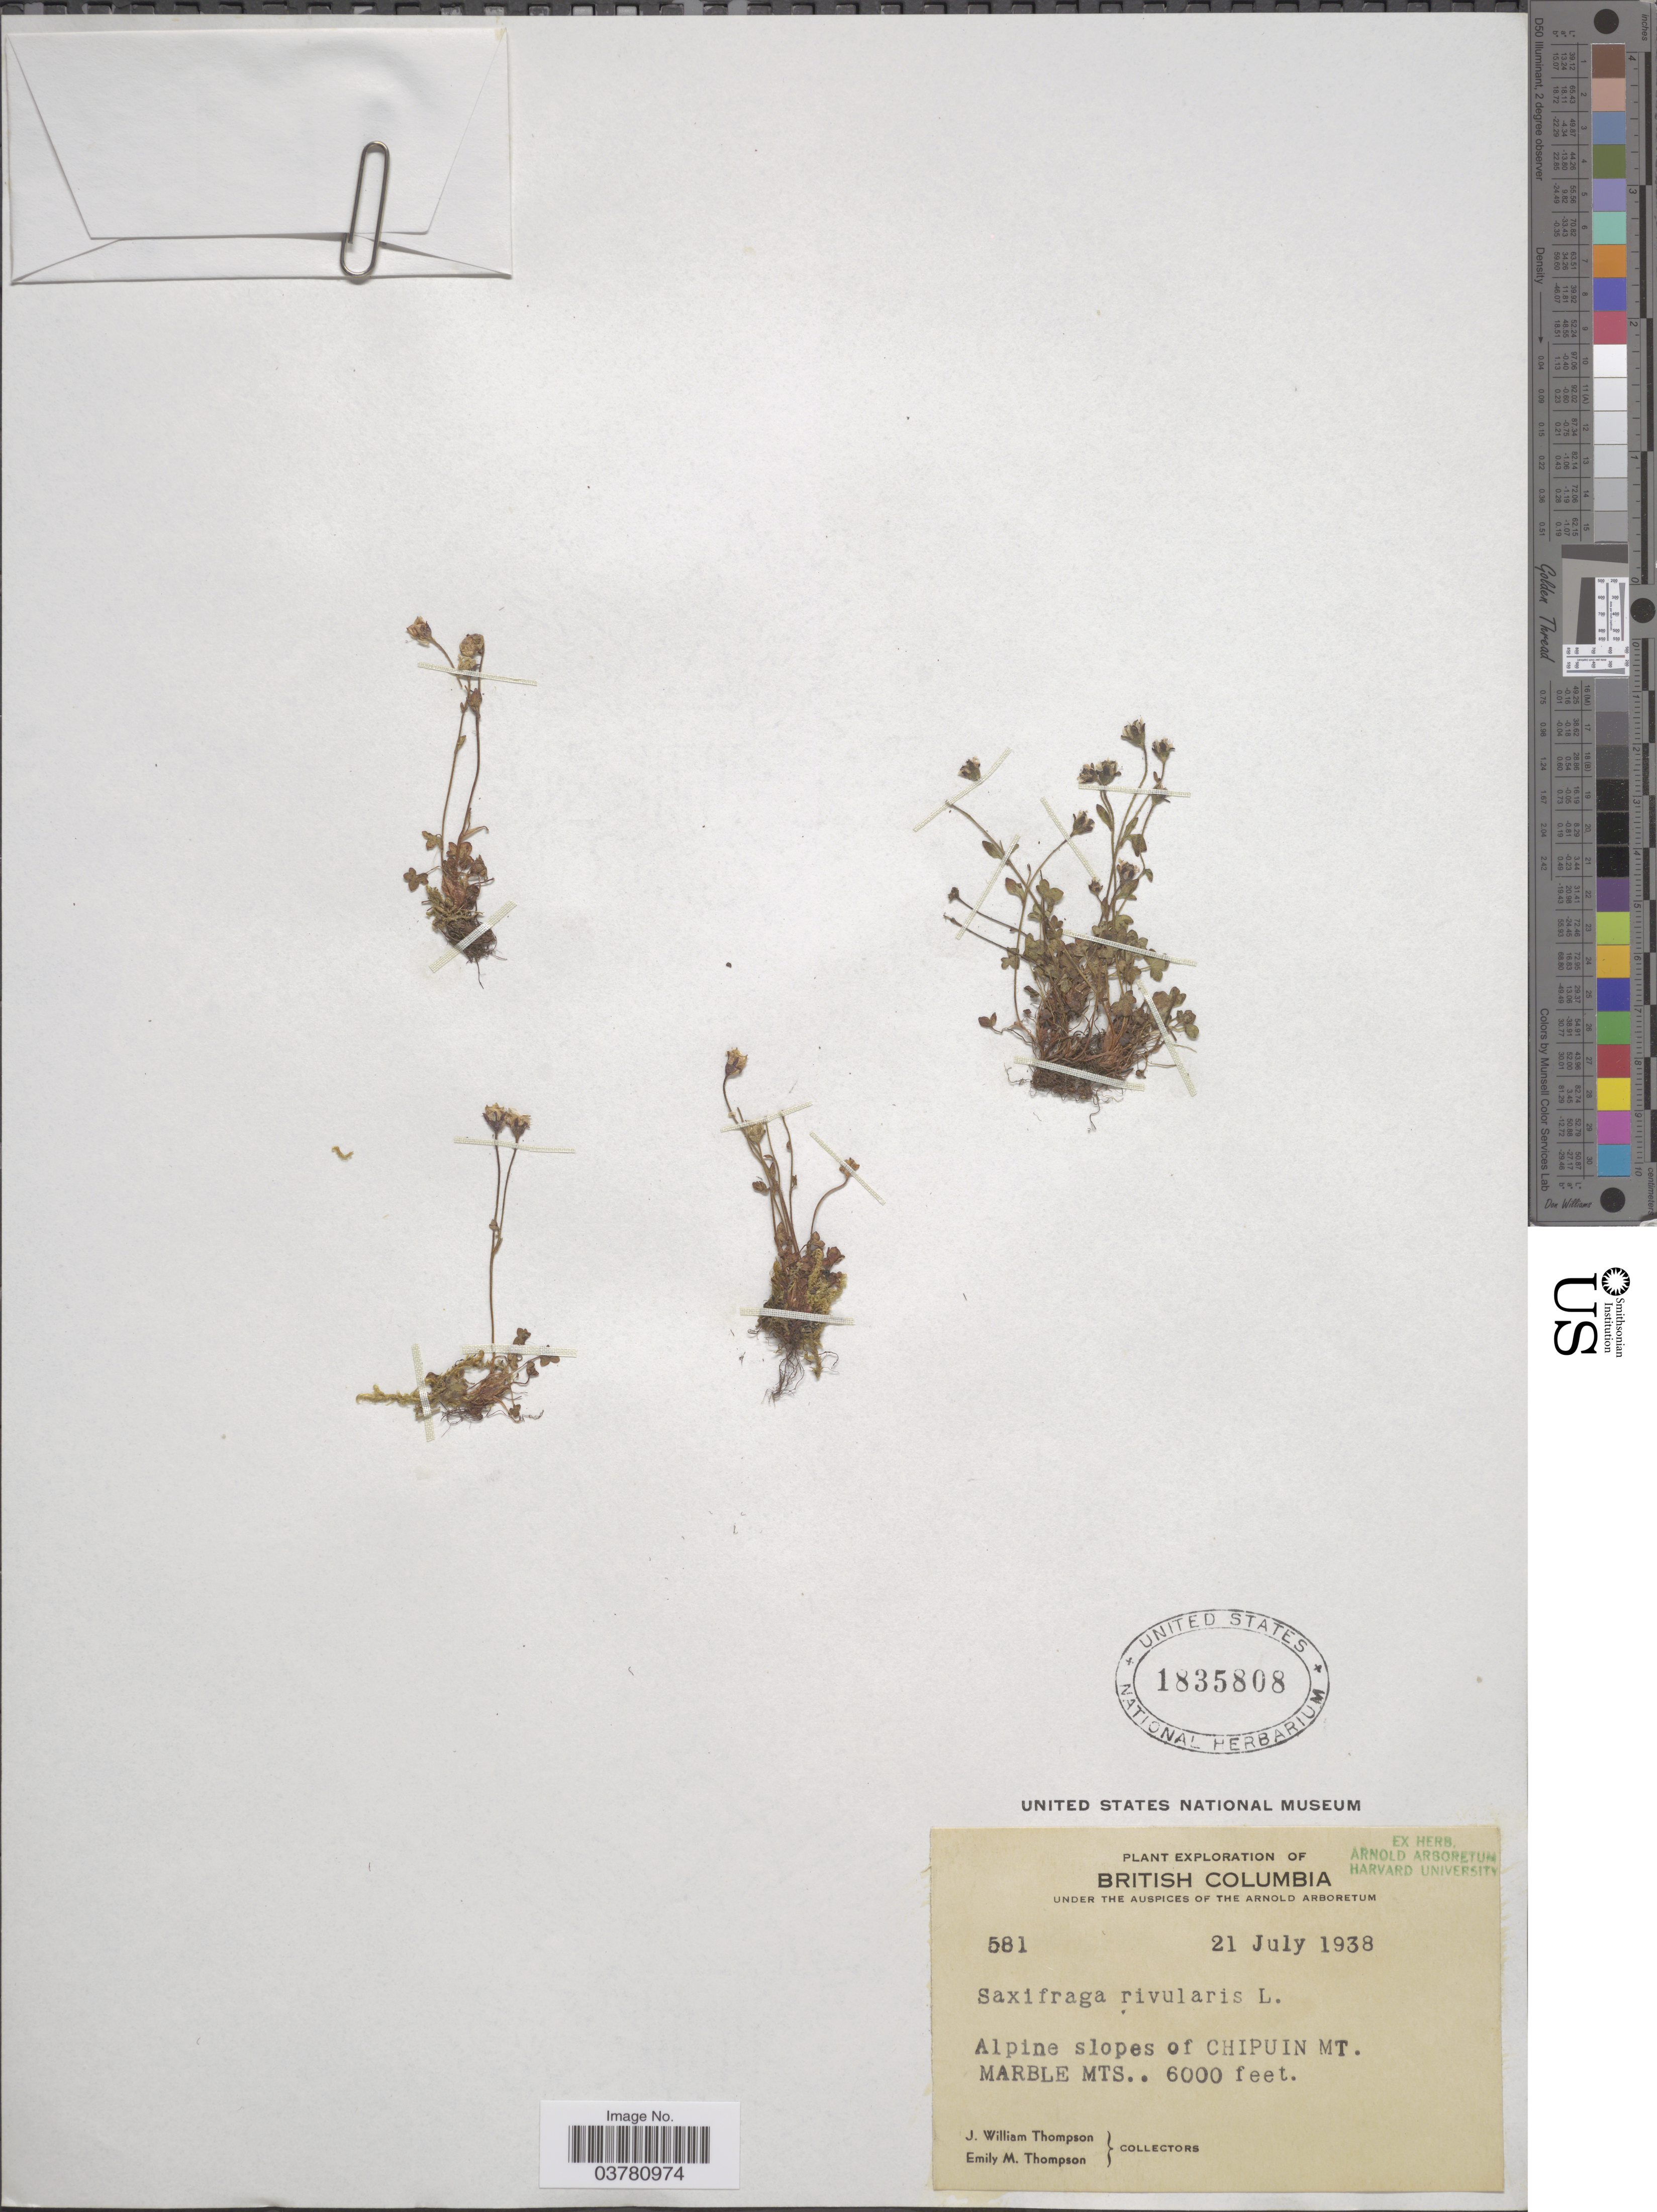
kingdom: Plantae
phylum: Tracheophyta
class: Magnoliopsida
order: Saxifragales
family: Saxifragaceae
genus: Saxifraga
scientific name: Saxifraga rivularis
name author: L.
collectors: J. W. Thompson & E. M. Thompson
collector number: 581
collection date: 1938-07-21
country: Canada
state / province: British Columbia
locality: Exploration of British Columbia. Alpine slopes of Chipuin Mt. Marble Mts.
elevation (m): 1829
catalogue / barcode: US 1835808